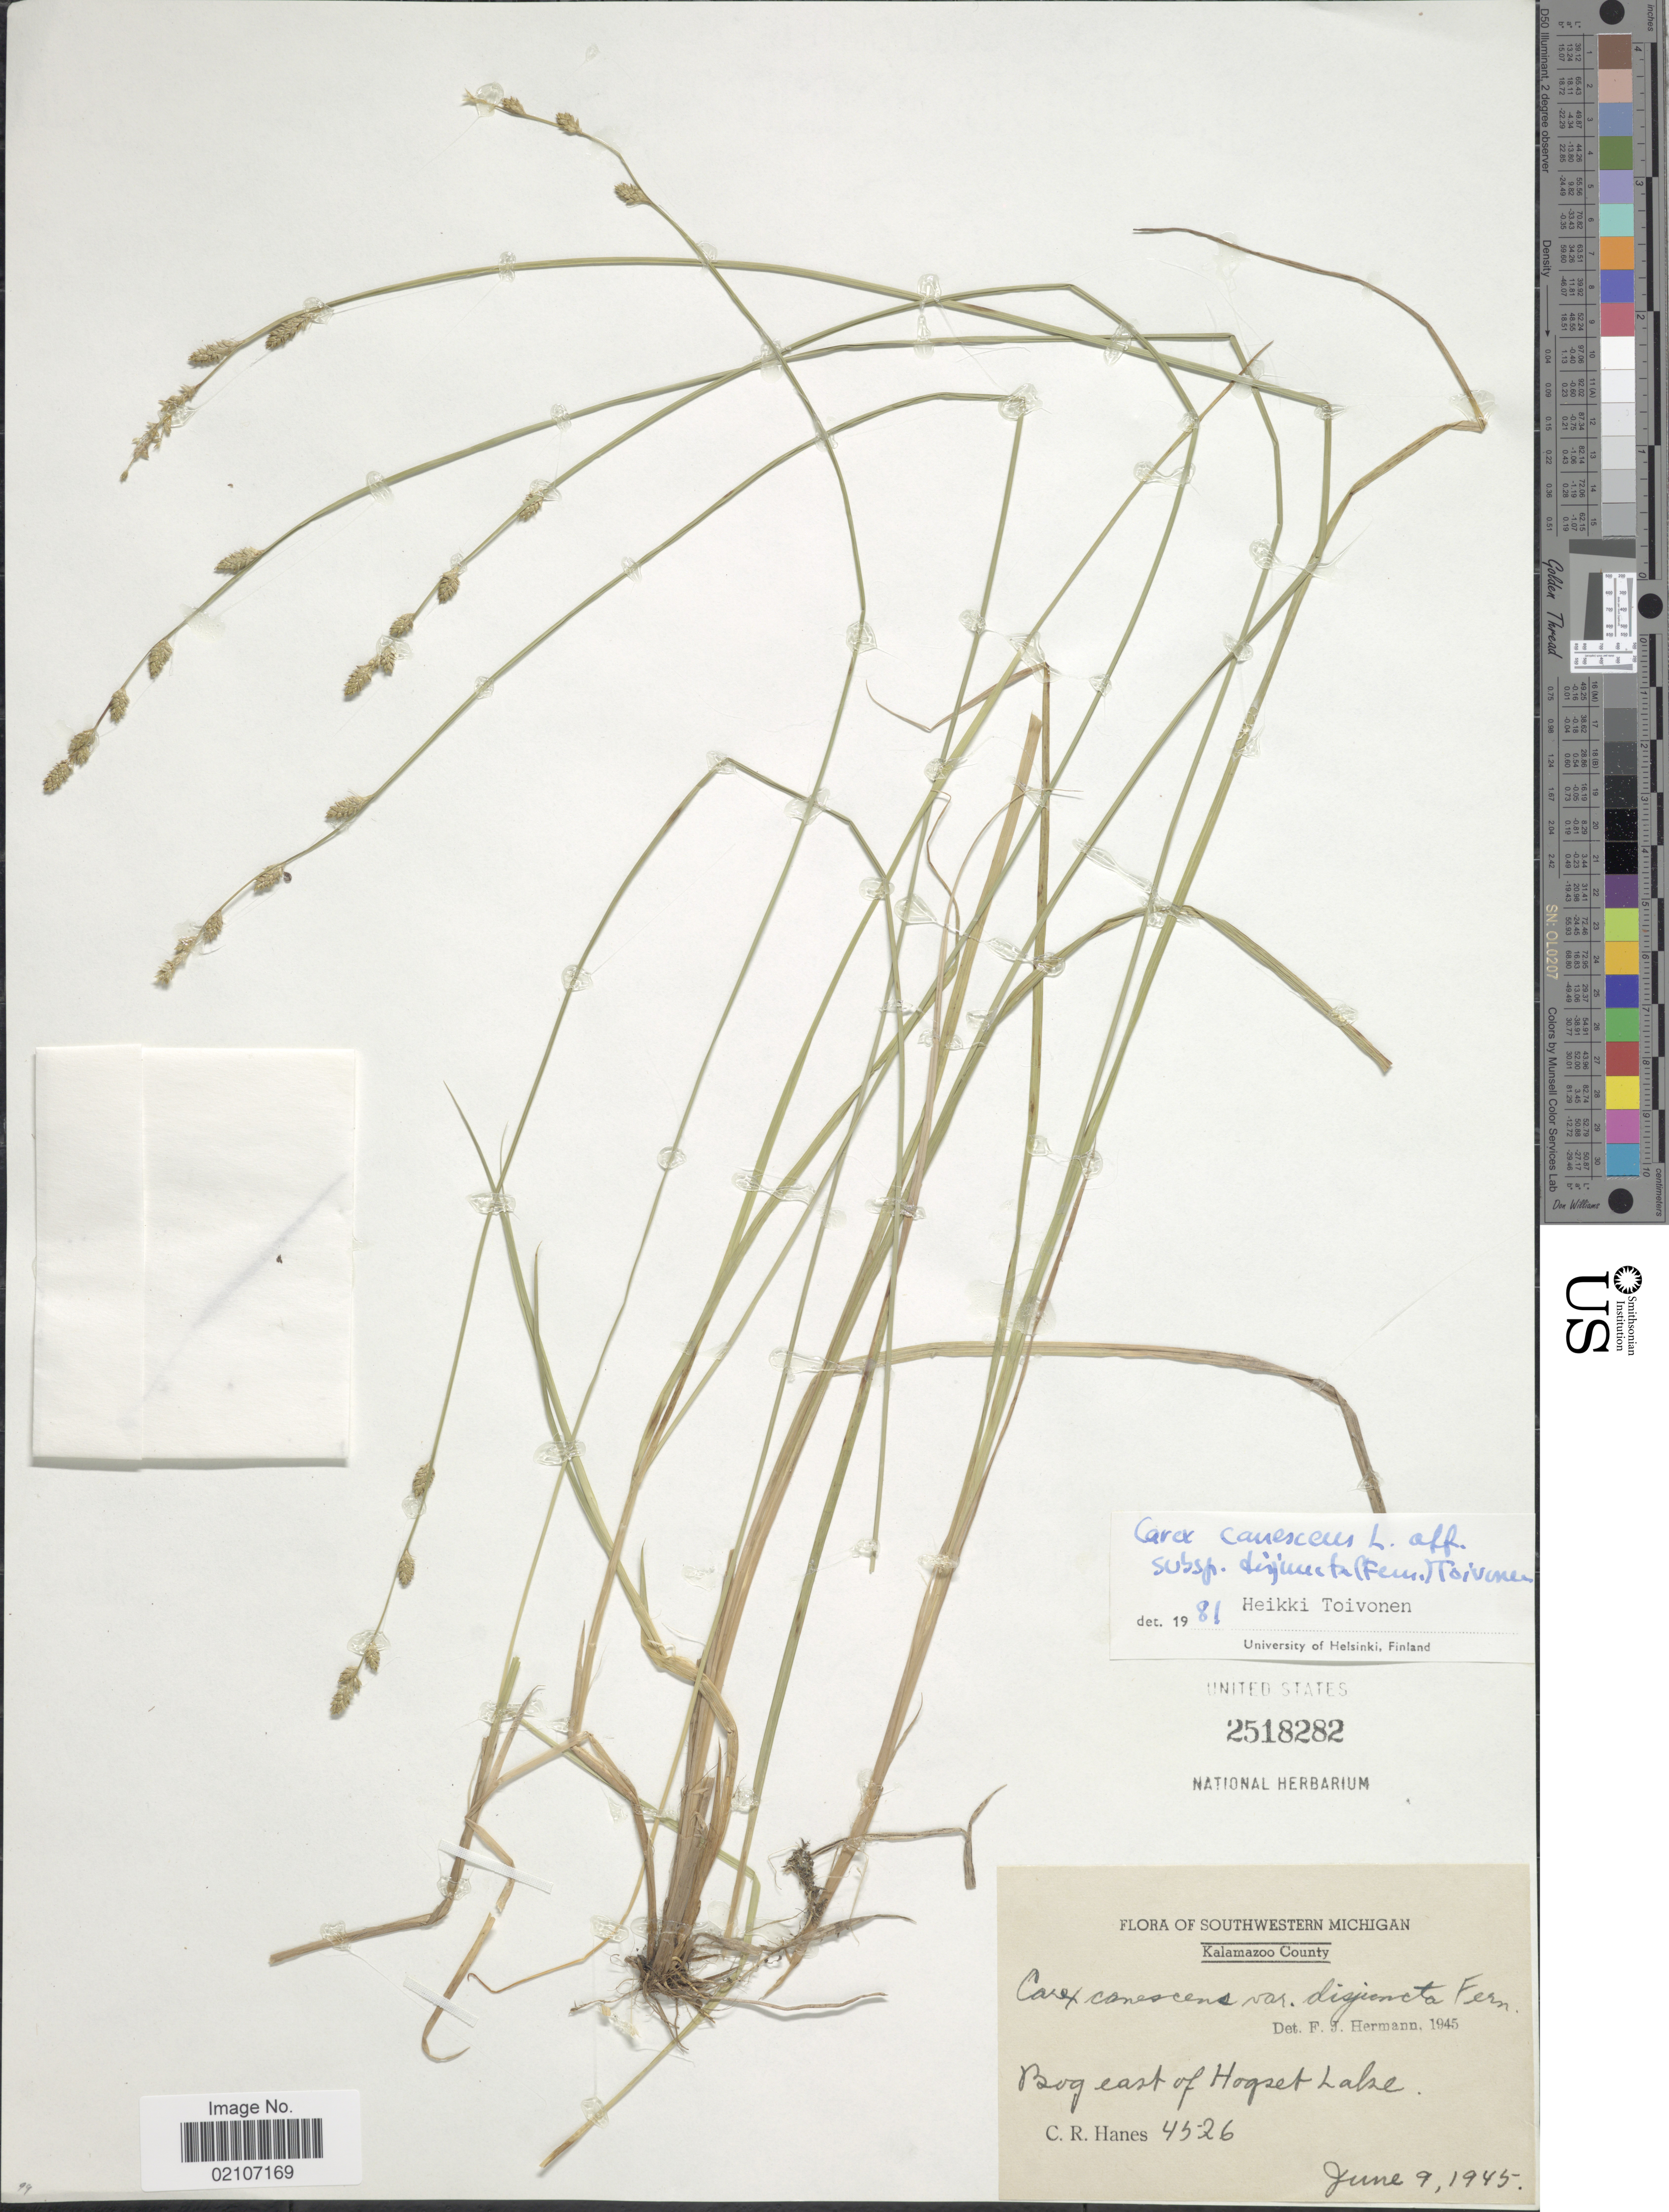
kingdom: Plantae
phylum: Tracheophyta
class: Liliopsida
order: Poales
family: Cyperaceae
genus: Carex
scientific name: Carex canescens var. disjuncta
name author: Fernald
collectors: C. Hanes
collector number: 4526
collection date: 1945-06-09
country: United States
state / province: Michigan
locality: Southwestern Michigan, Kalamazoo County, Bog east of Hogset Lake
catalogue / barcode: US 2518282